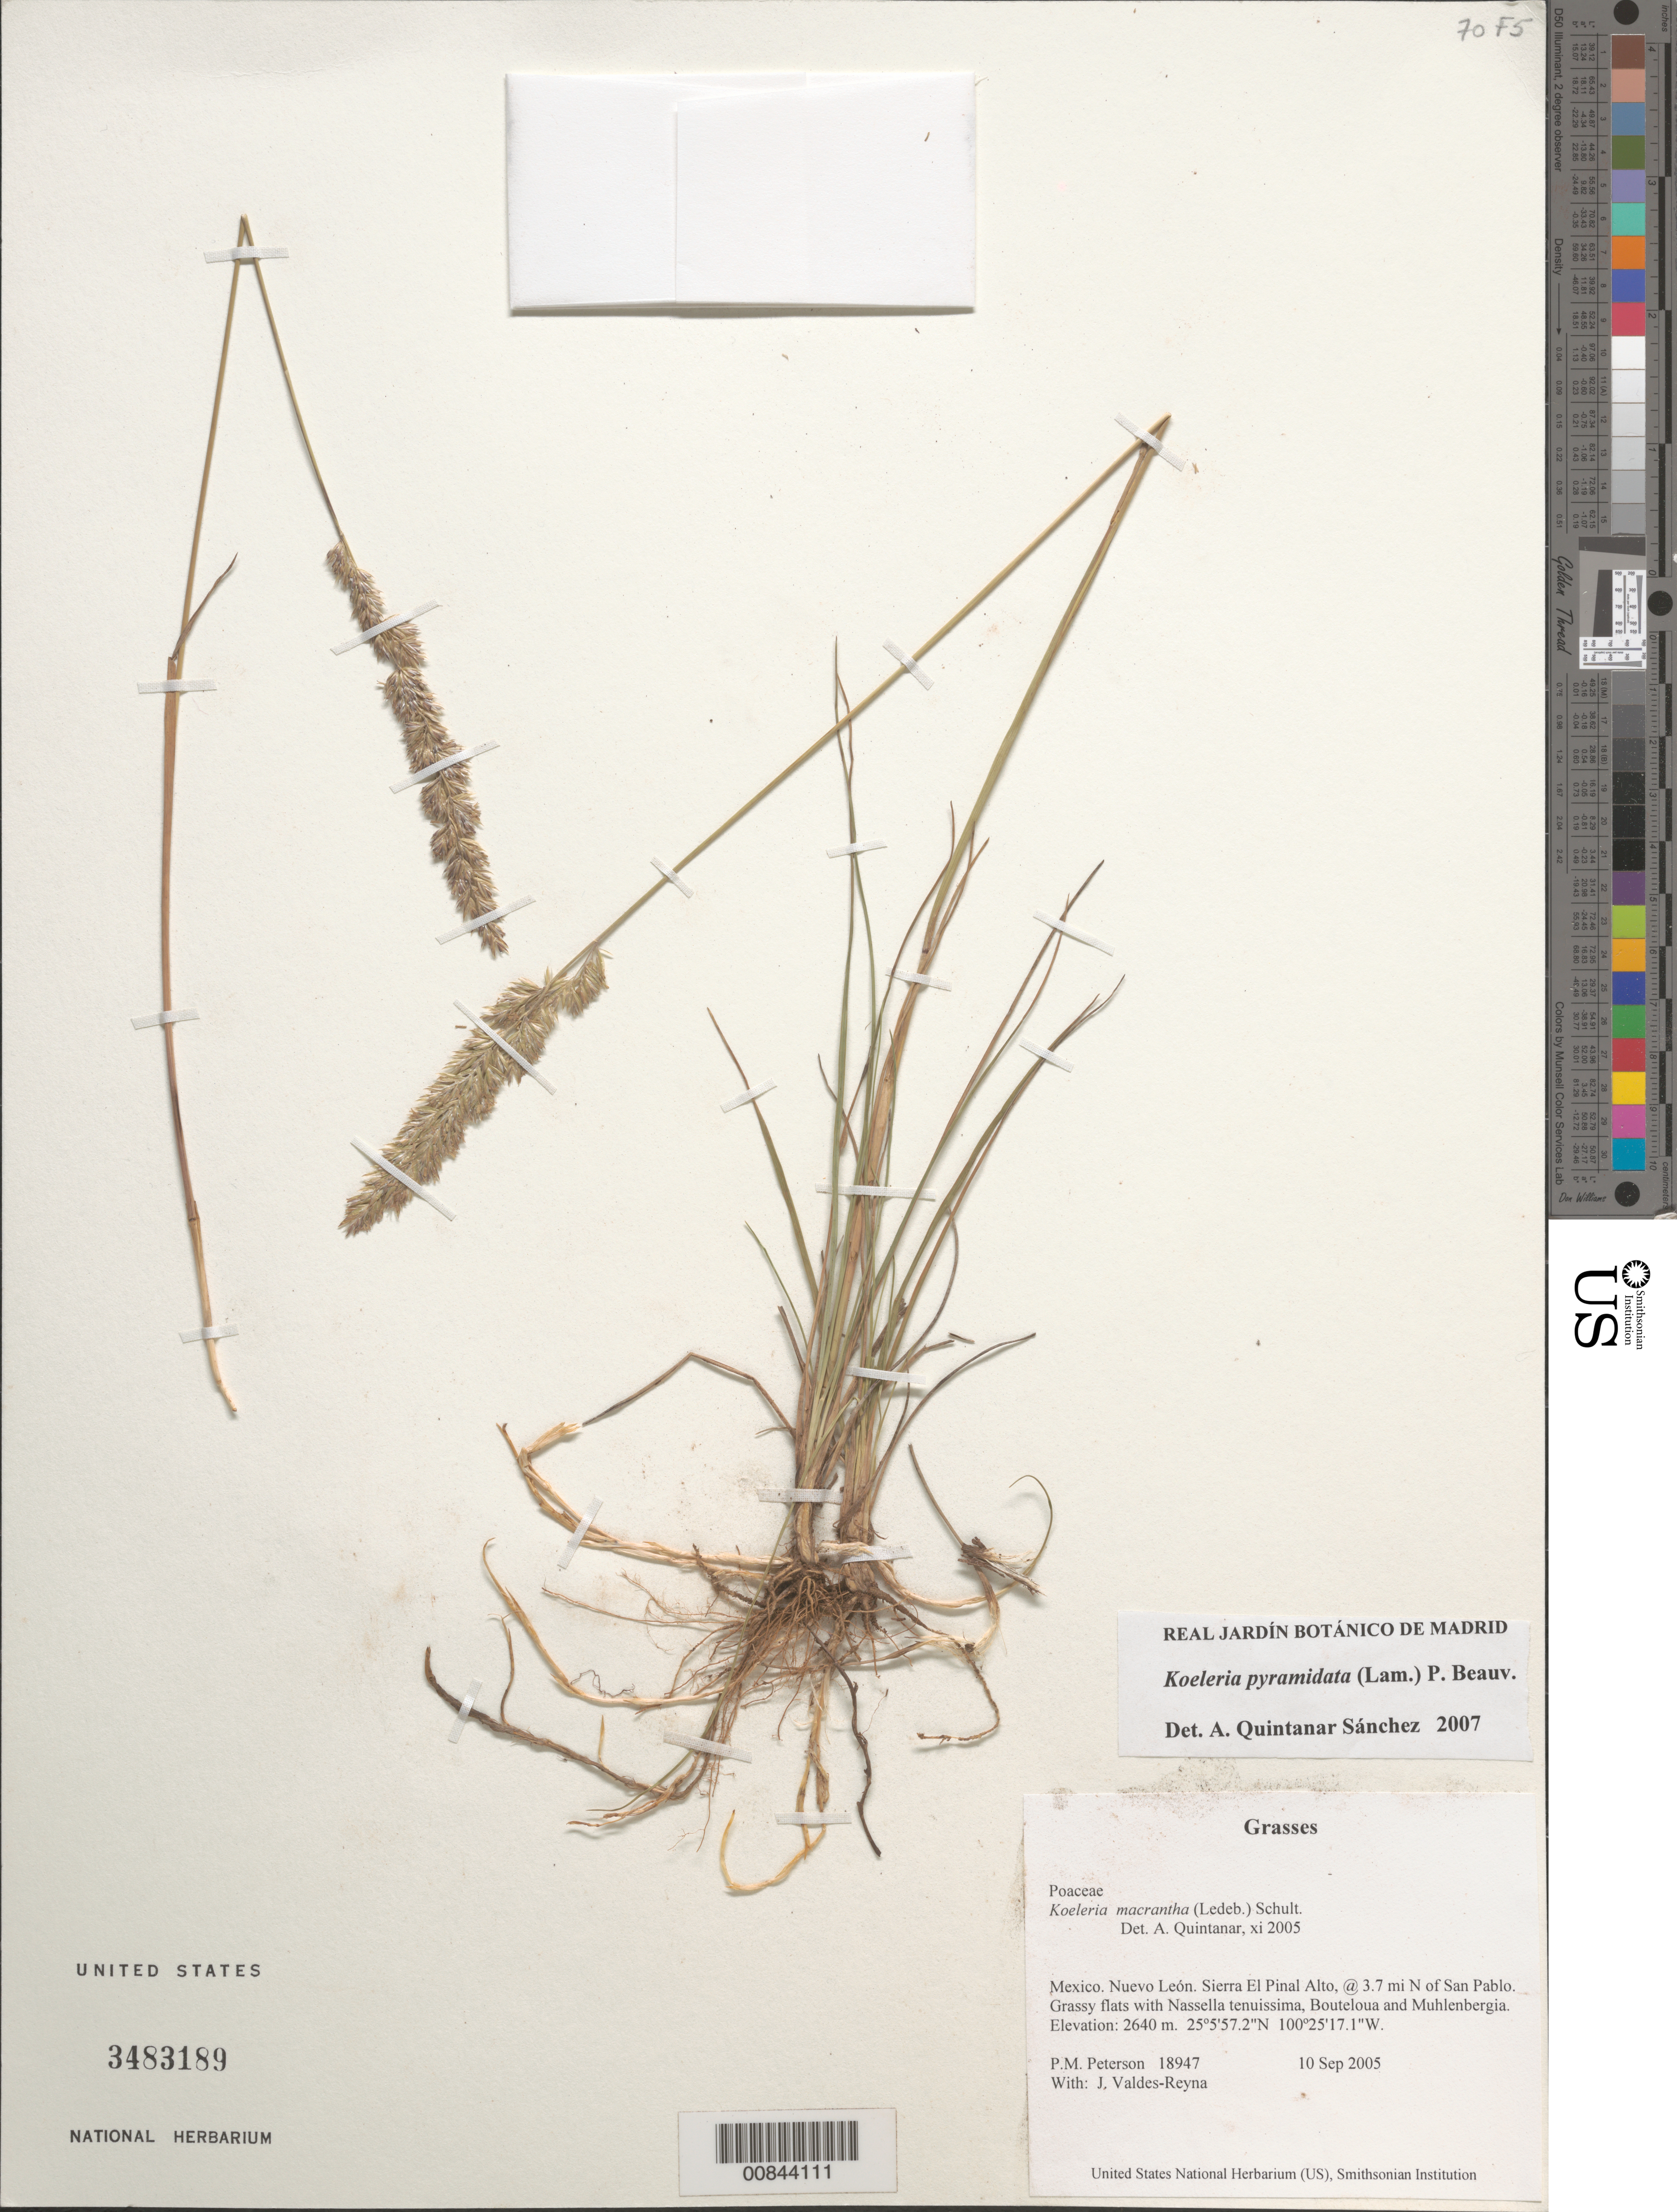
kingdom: Plantae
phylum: Tracheophyta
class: Liliopsida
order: Poales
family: Poaceae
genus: Koeleria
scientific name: Koeleria pyramidata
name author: (Lam.) P. Beauv.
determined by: Quintanar, A.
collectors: P. M. Peterson & J. Valdés-Reyna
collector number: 18947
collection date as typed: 10 Sep 2005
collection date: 2005-09-10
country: Mexico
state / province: Nuevo León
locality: Sierra El Pinal Alto, @ 3.7 mi N of San Pablo. Grassy flats with Nassella tenuissima, Bouteloua and Muhlenbergia.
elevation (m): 2640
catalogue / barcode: US 3483189